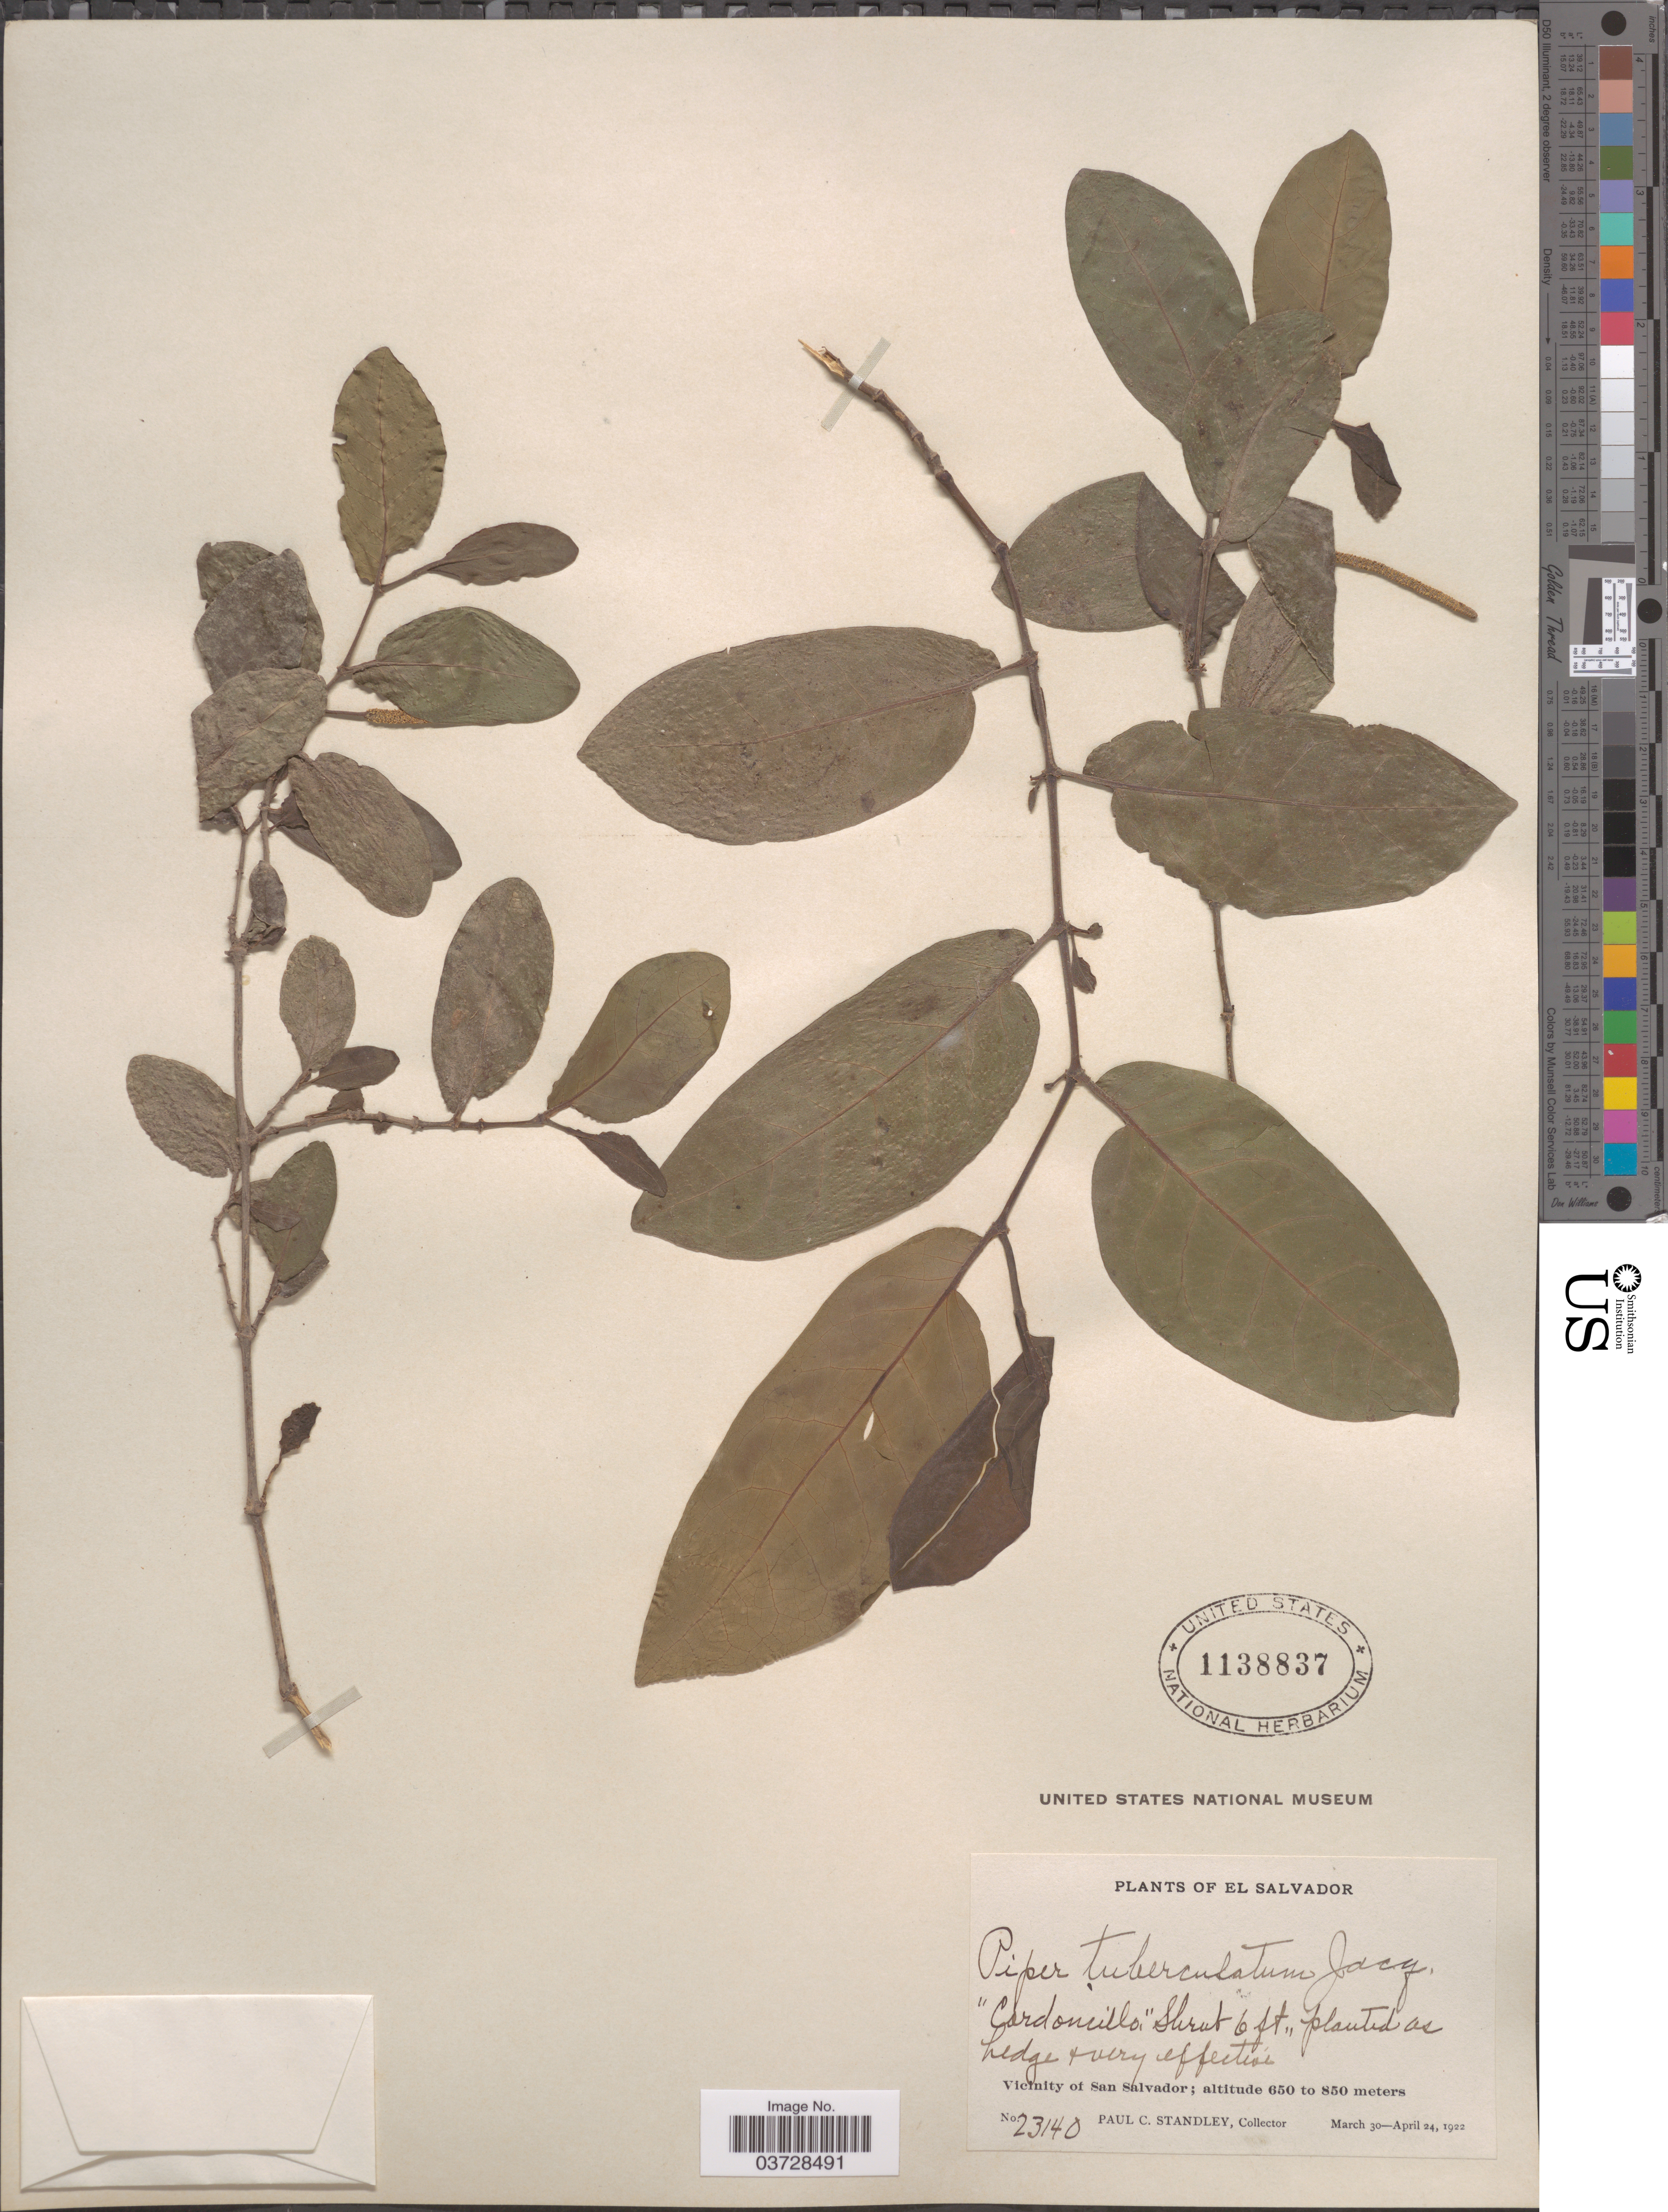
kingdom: Plantae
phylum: Tracheophyta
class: Magnoliopsida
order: Piperales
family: Piperaceae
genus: Piper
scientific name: Piper tuberculatum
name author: Jacq.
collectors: P. C. Standley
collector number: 23140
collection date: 1922-03-30/1922-04-24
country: El Salvador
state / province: San Salvador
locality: Vicinity of San Salvador.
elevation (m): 650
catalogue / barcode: US 1138837